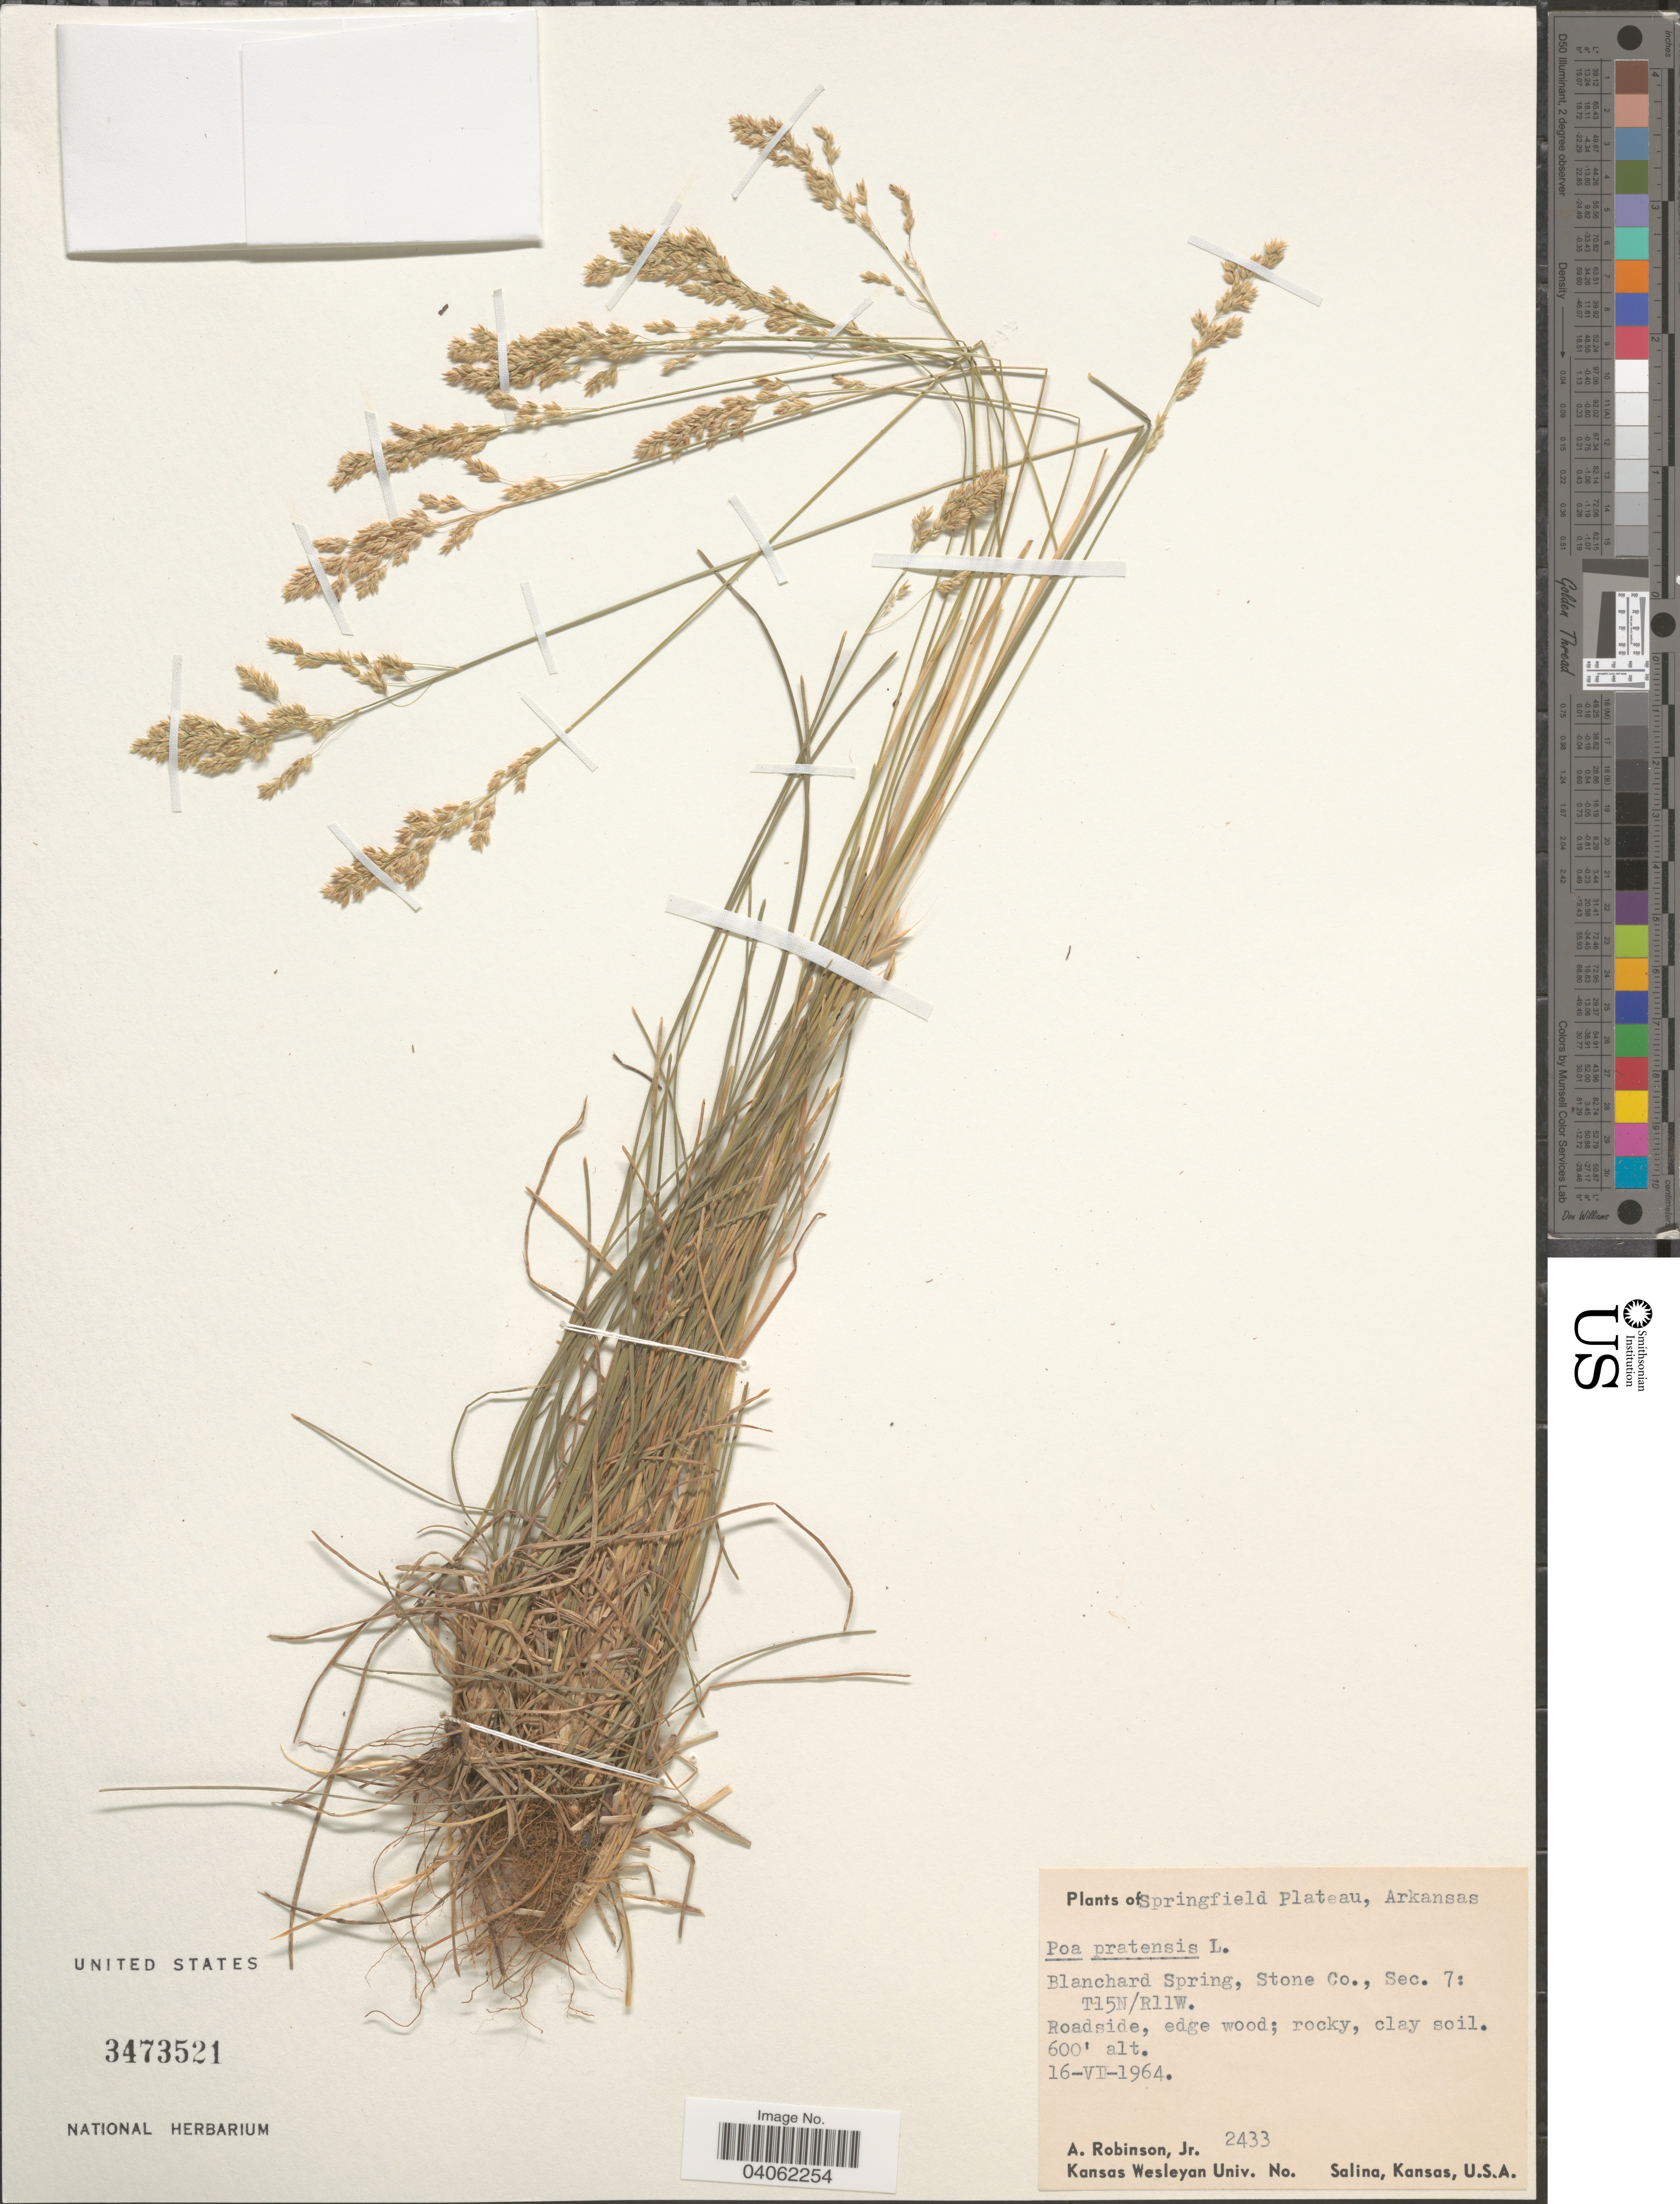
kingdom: Plantae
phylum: Tracheophyta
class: Liliopsida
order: Poales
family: Poaceae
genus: Poa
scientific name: Poa pratensis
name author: L.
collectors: A. Robinson Jr.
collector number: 2433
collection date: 1964-06-16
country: United States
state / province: Arkansas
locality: Springfield Plateau. Blanchard Spring, Stone Co., Sec. 7: T15N/R11W.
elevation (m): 183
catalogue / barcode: US 3473521